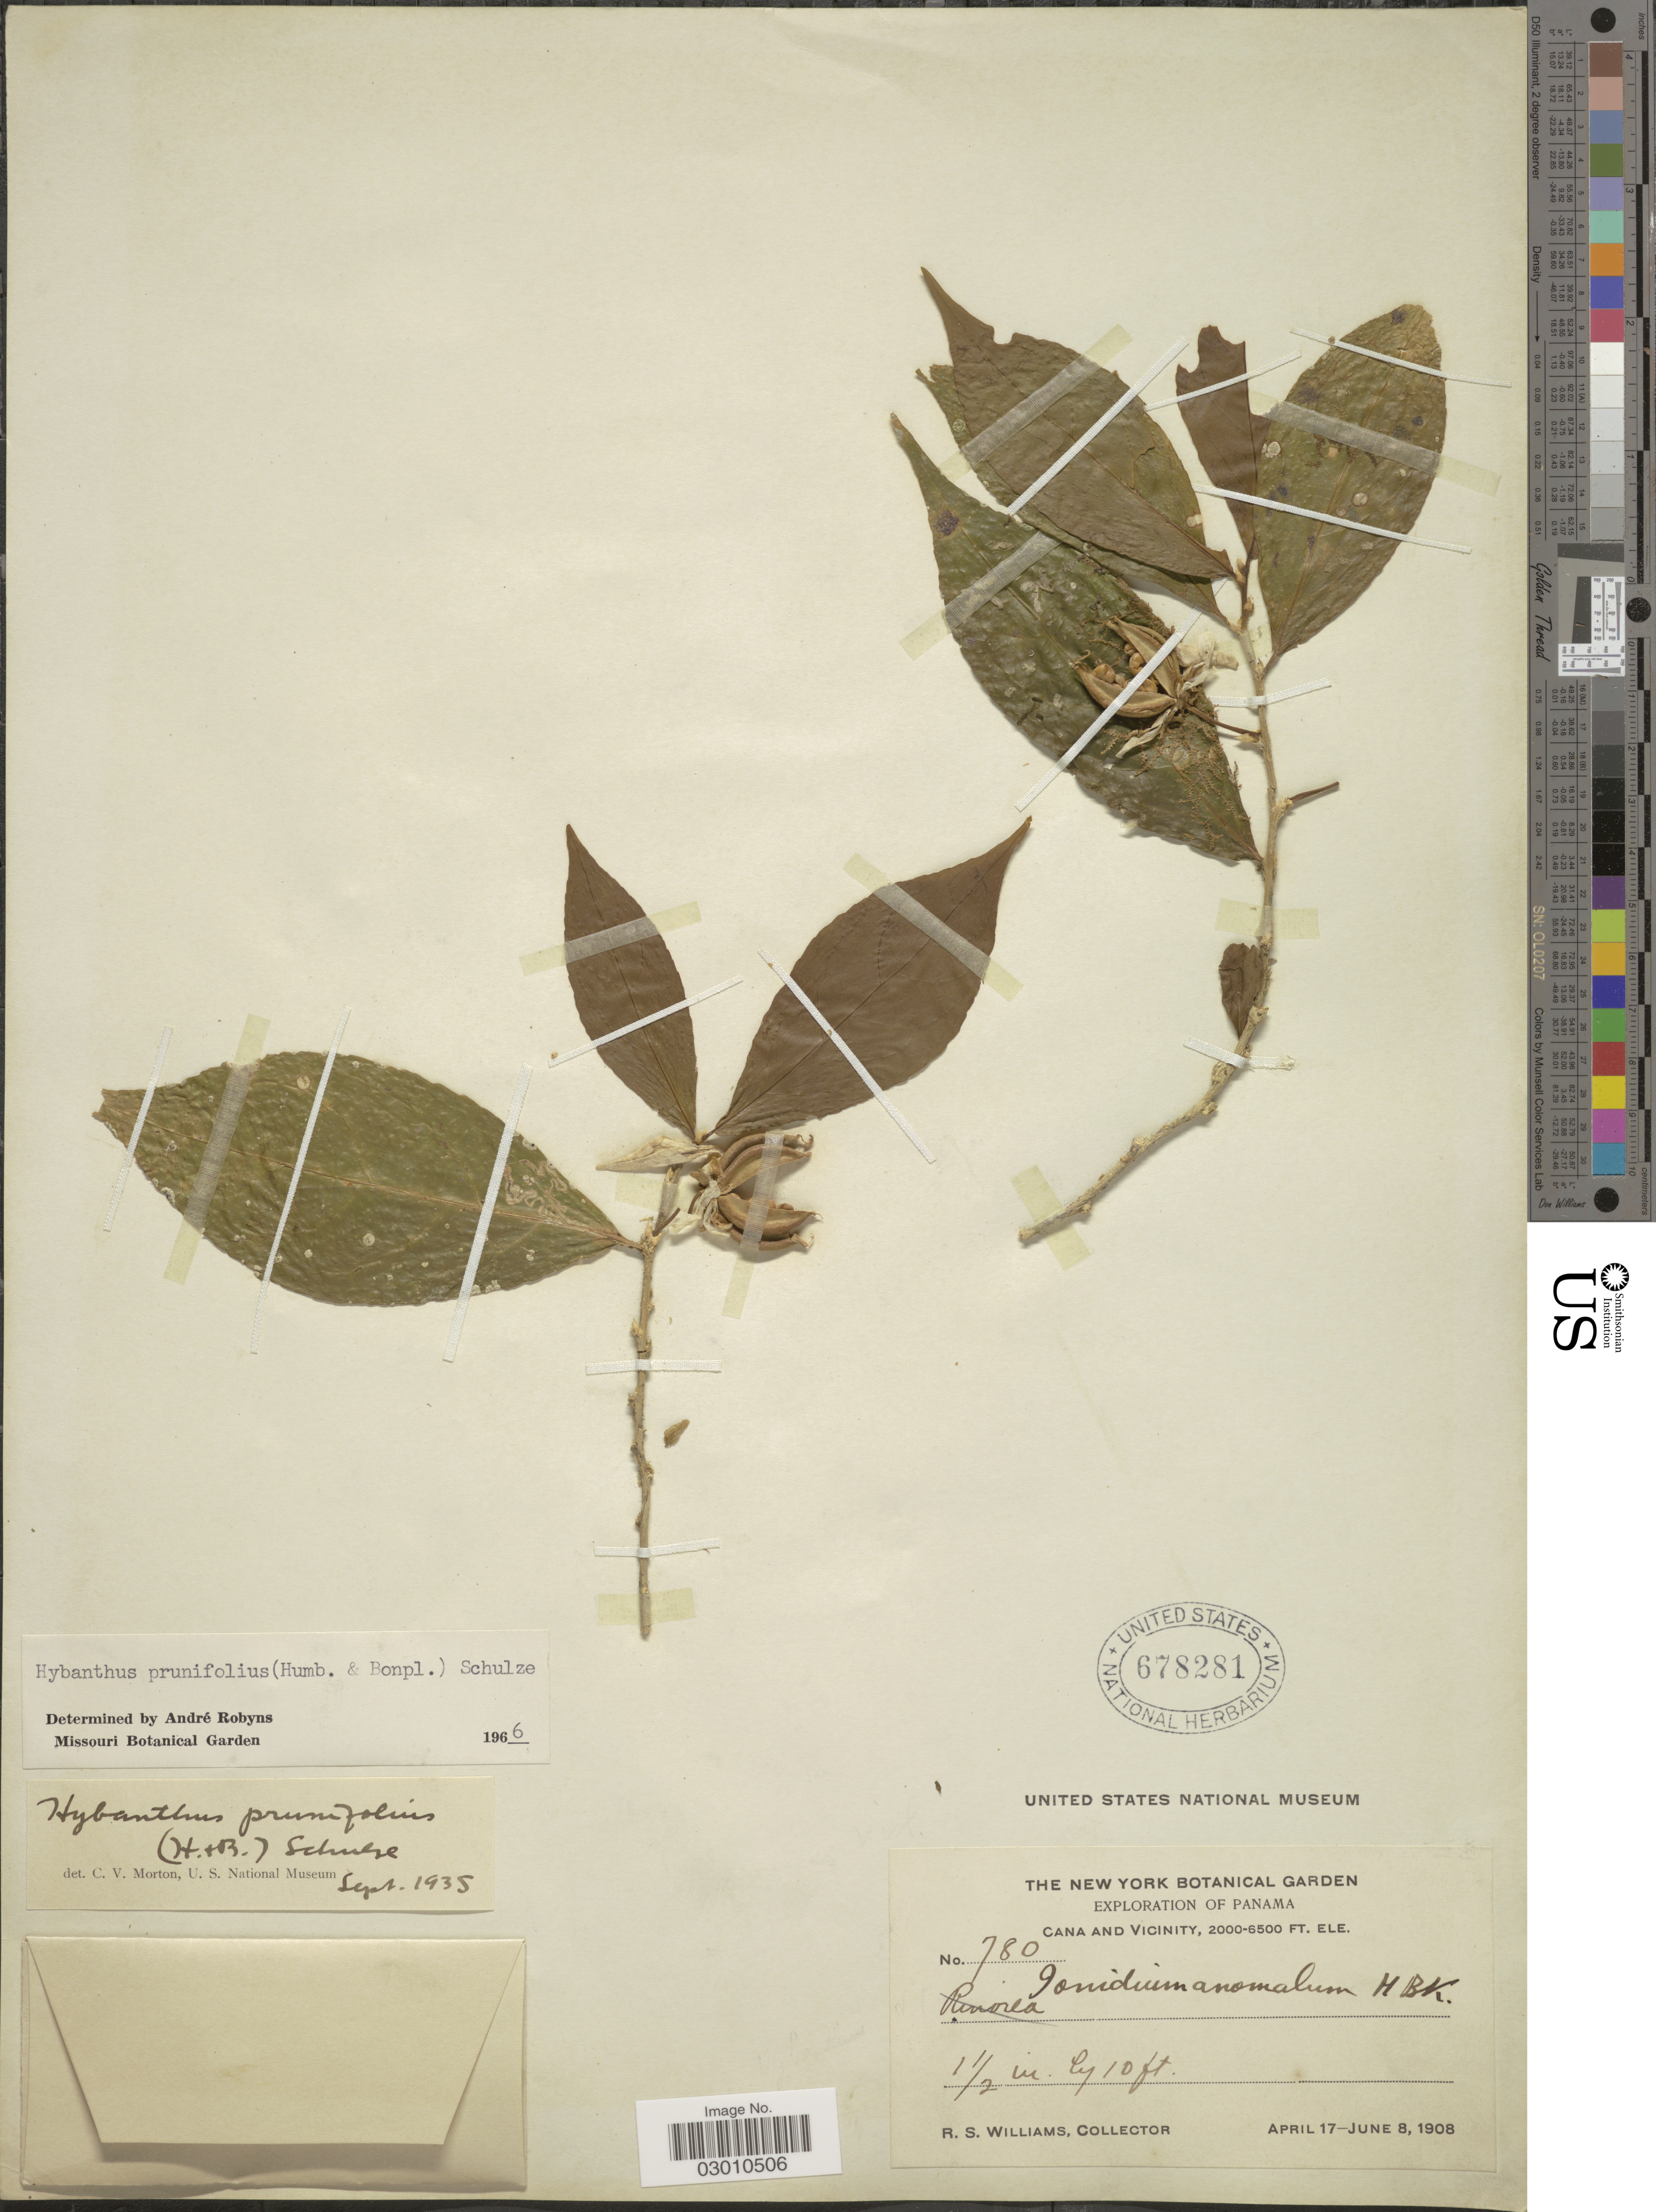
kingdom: Plantae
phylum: Tracheophyta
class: Magnoliopsida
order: Malpighiales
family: Violaceae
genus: Pombalia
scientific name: Pombalia prunifolia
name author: (Humb. & Bonpl. ex Willd.) Paula-Souza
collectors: R. S. Williams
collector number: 780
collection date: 1908-04-17/1908-06-08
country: Panama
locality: Cana and vicinity.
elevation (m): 610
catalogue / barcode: US 678281